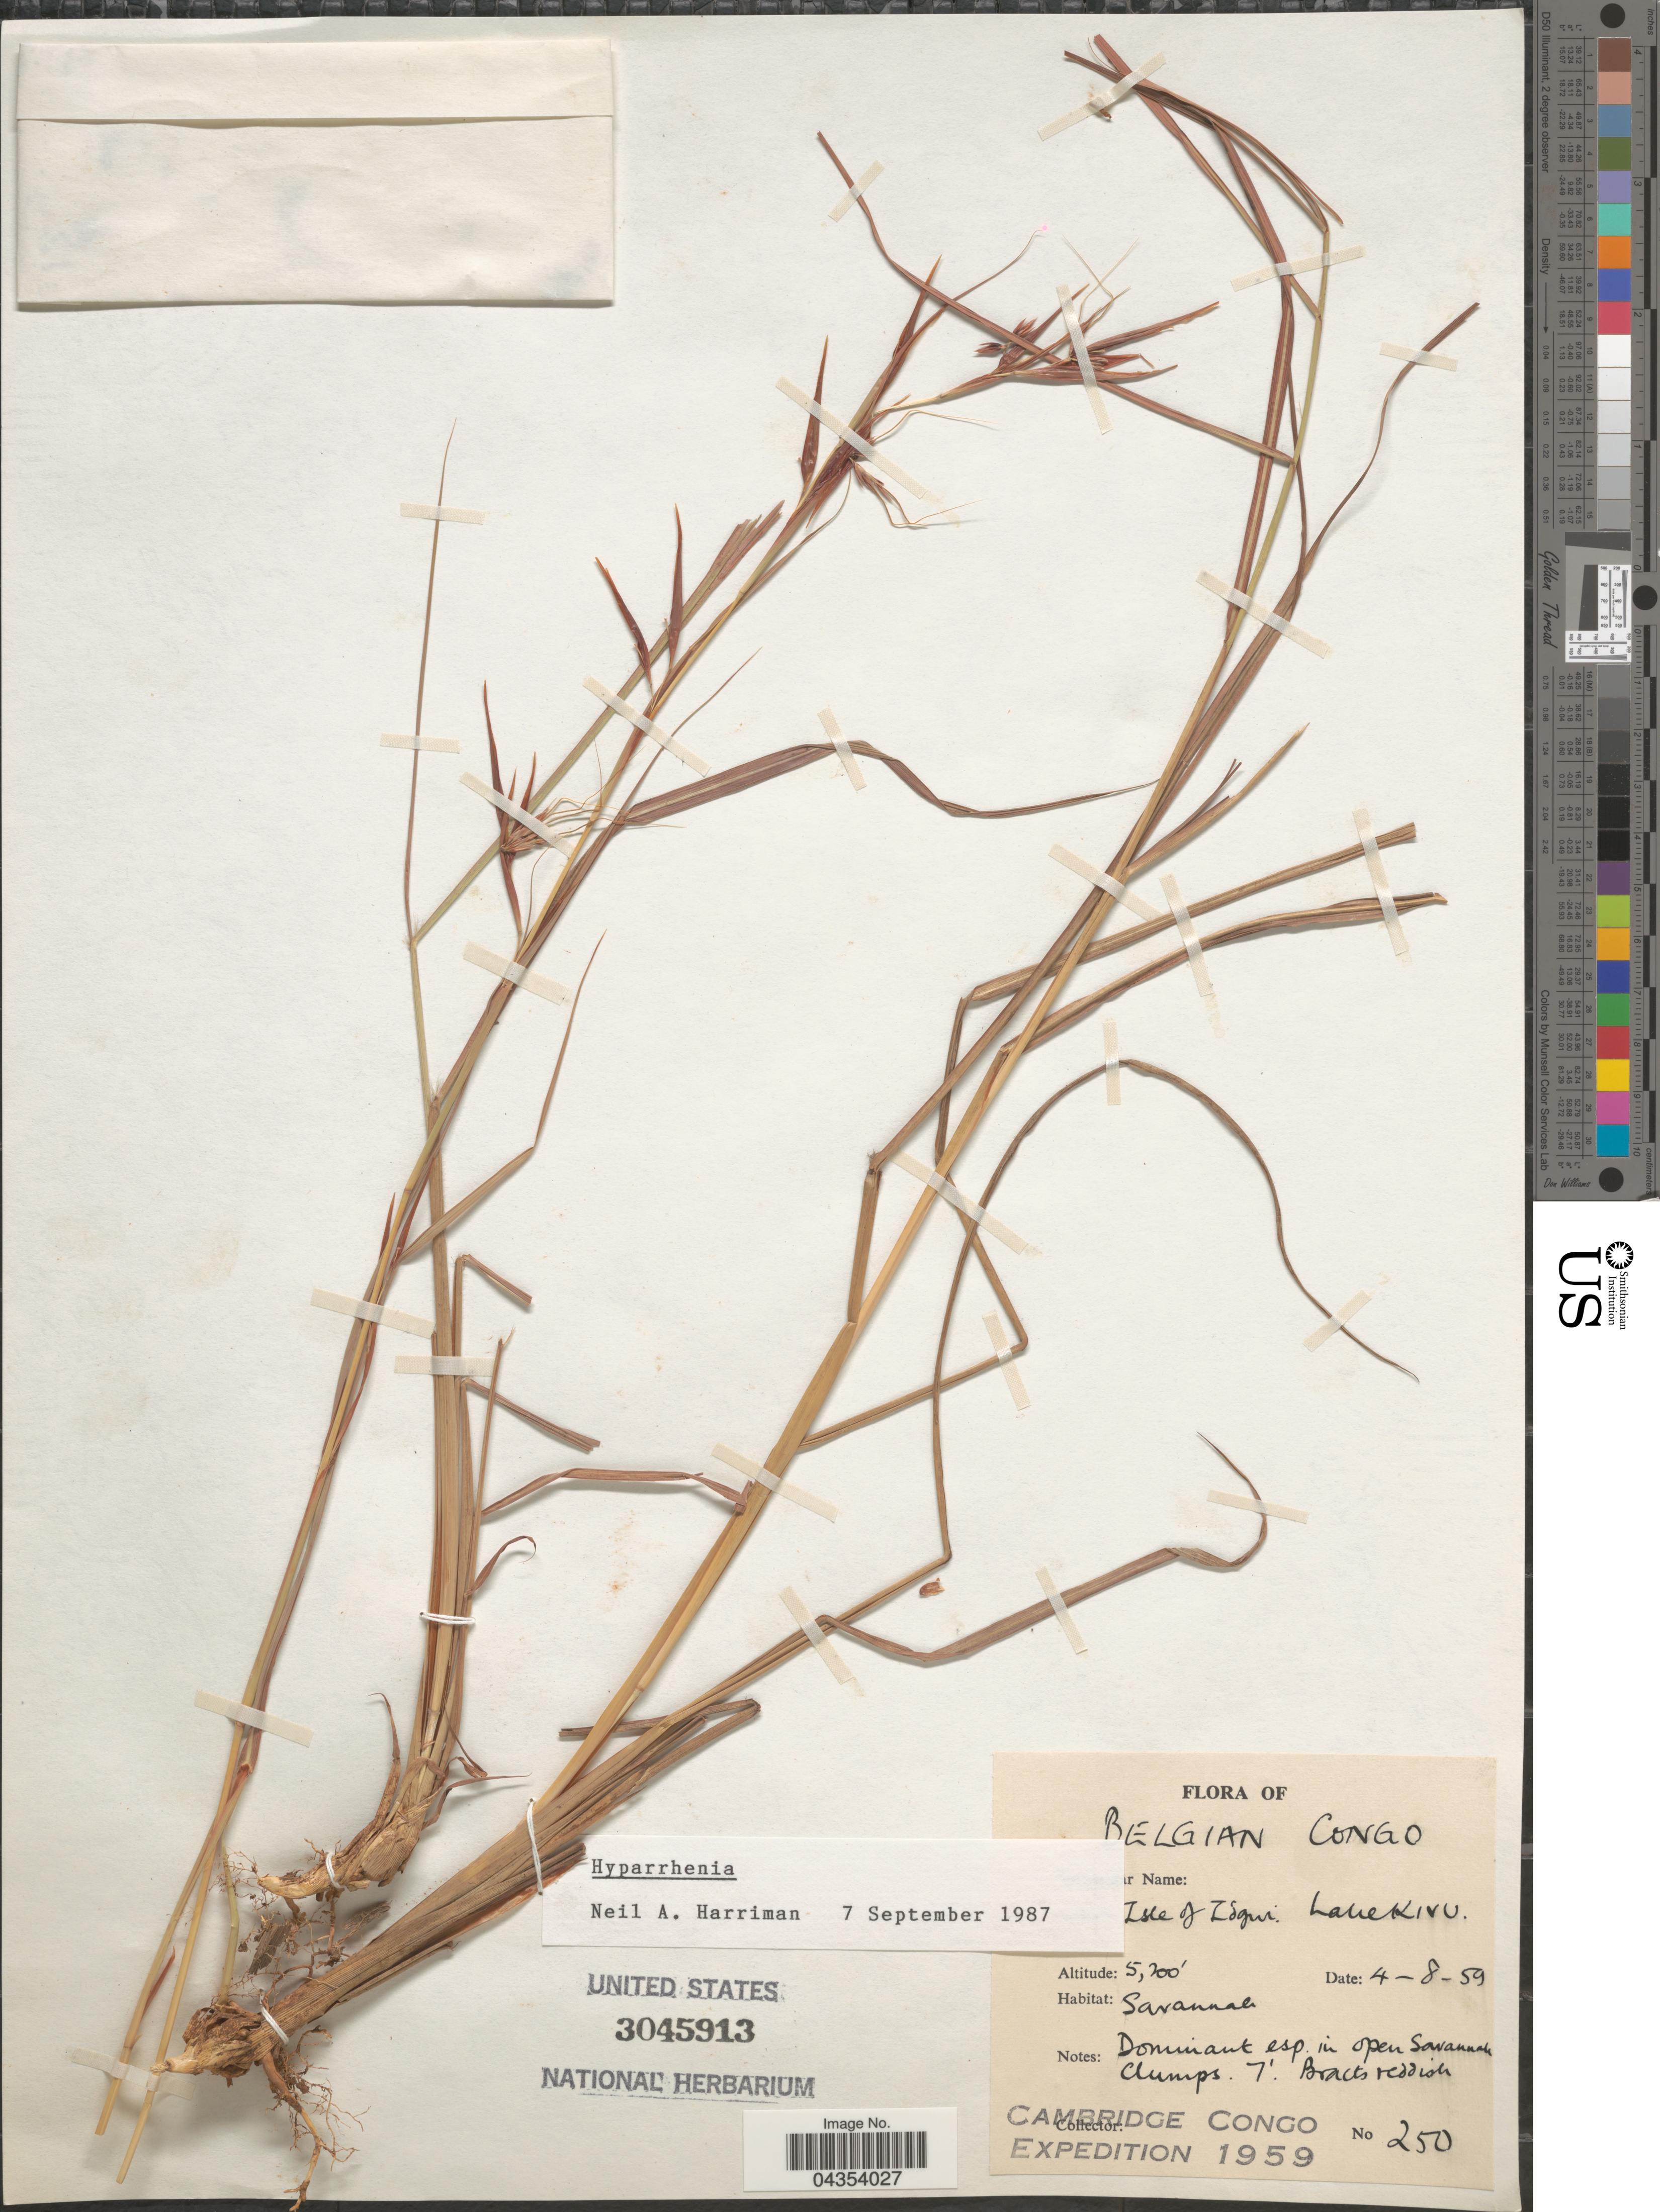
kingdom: Plantae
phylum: Tracheophyta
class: Liliopsida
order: Poales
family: Poaceae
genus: Hyparrhenia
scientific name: Hyparrhenia sp.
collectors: Cambridge Congo Expedition 1959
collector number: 250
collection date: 1959-08-04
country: Congo, Democratic Republic of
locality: Belgian Congo. Isle of Idjwi. Lake Kivu.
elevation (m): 1737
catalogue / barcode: US 3045913